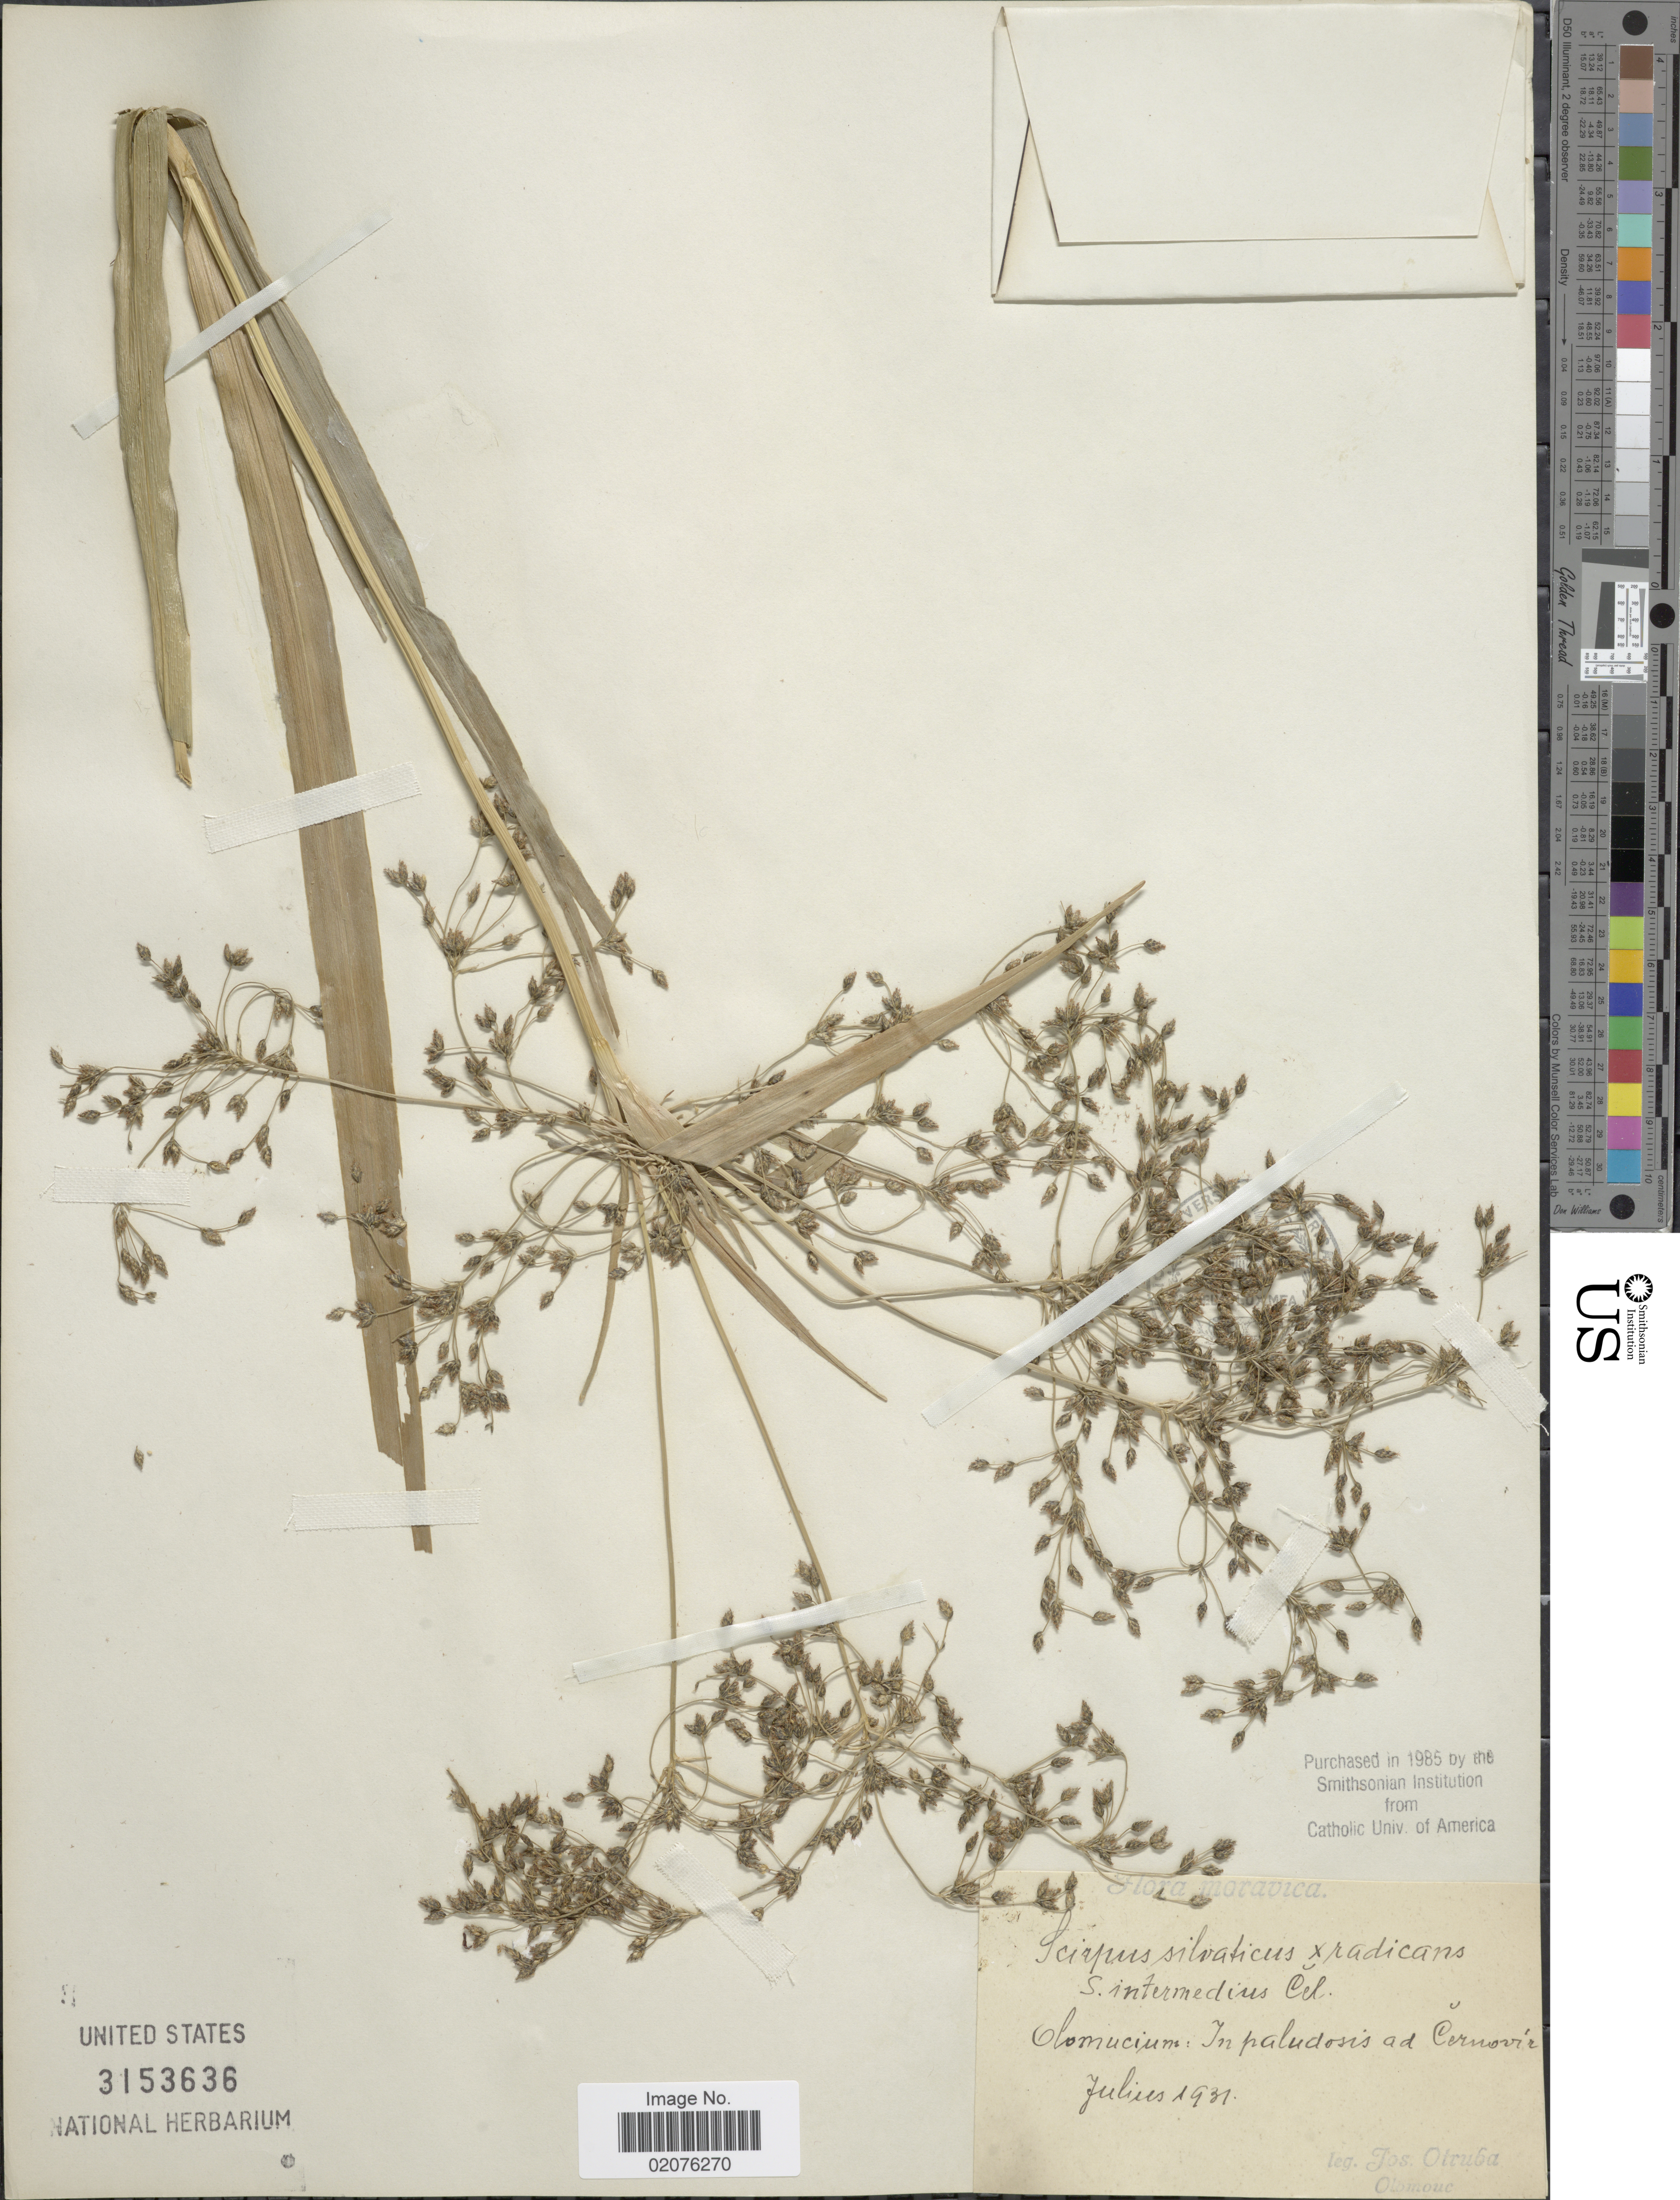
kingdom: Plantae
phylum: Tracheophyta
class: Liliopsida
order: Poales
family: Cyperaceae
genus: Scirpus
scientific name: Scirpus sylvaticus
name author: L.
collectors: J. Otruba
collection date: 1931-07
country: Czechia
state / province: Olomouc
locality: Moravica, Olomucium, Cernovir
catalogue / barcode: US 3153636